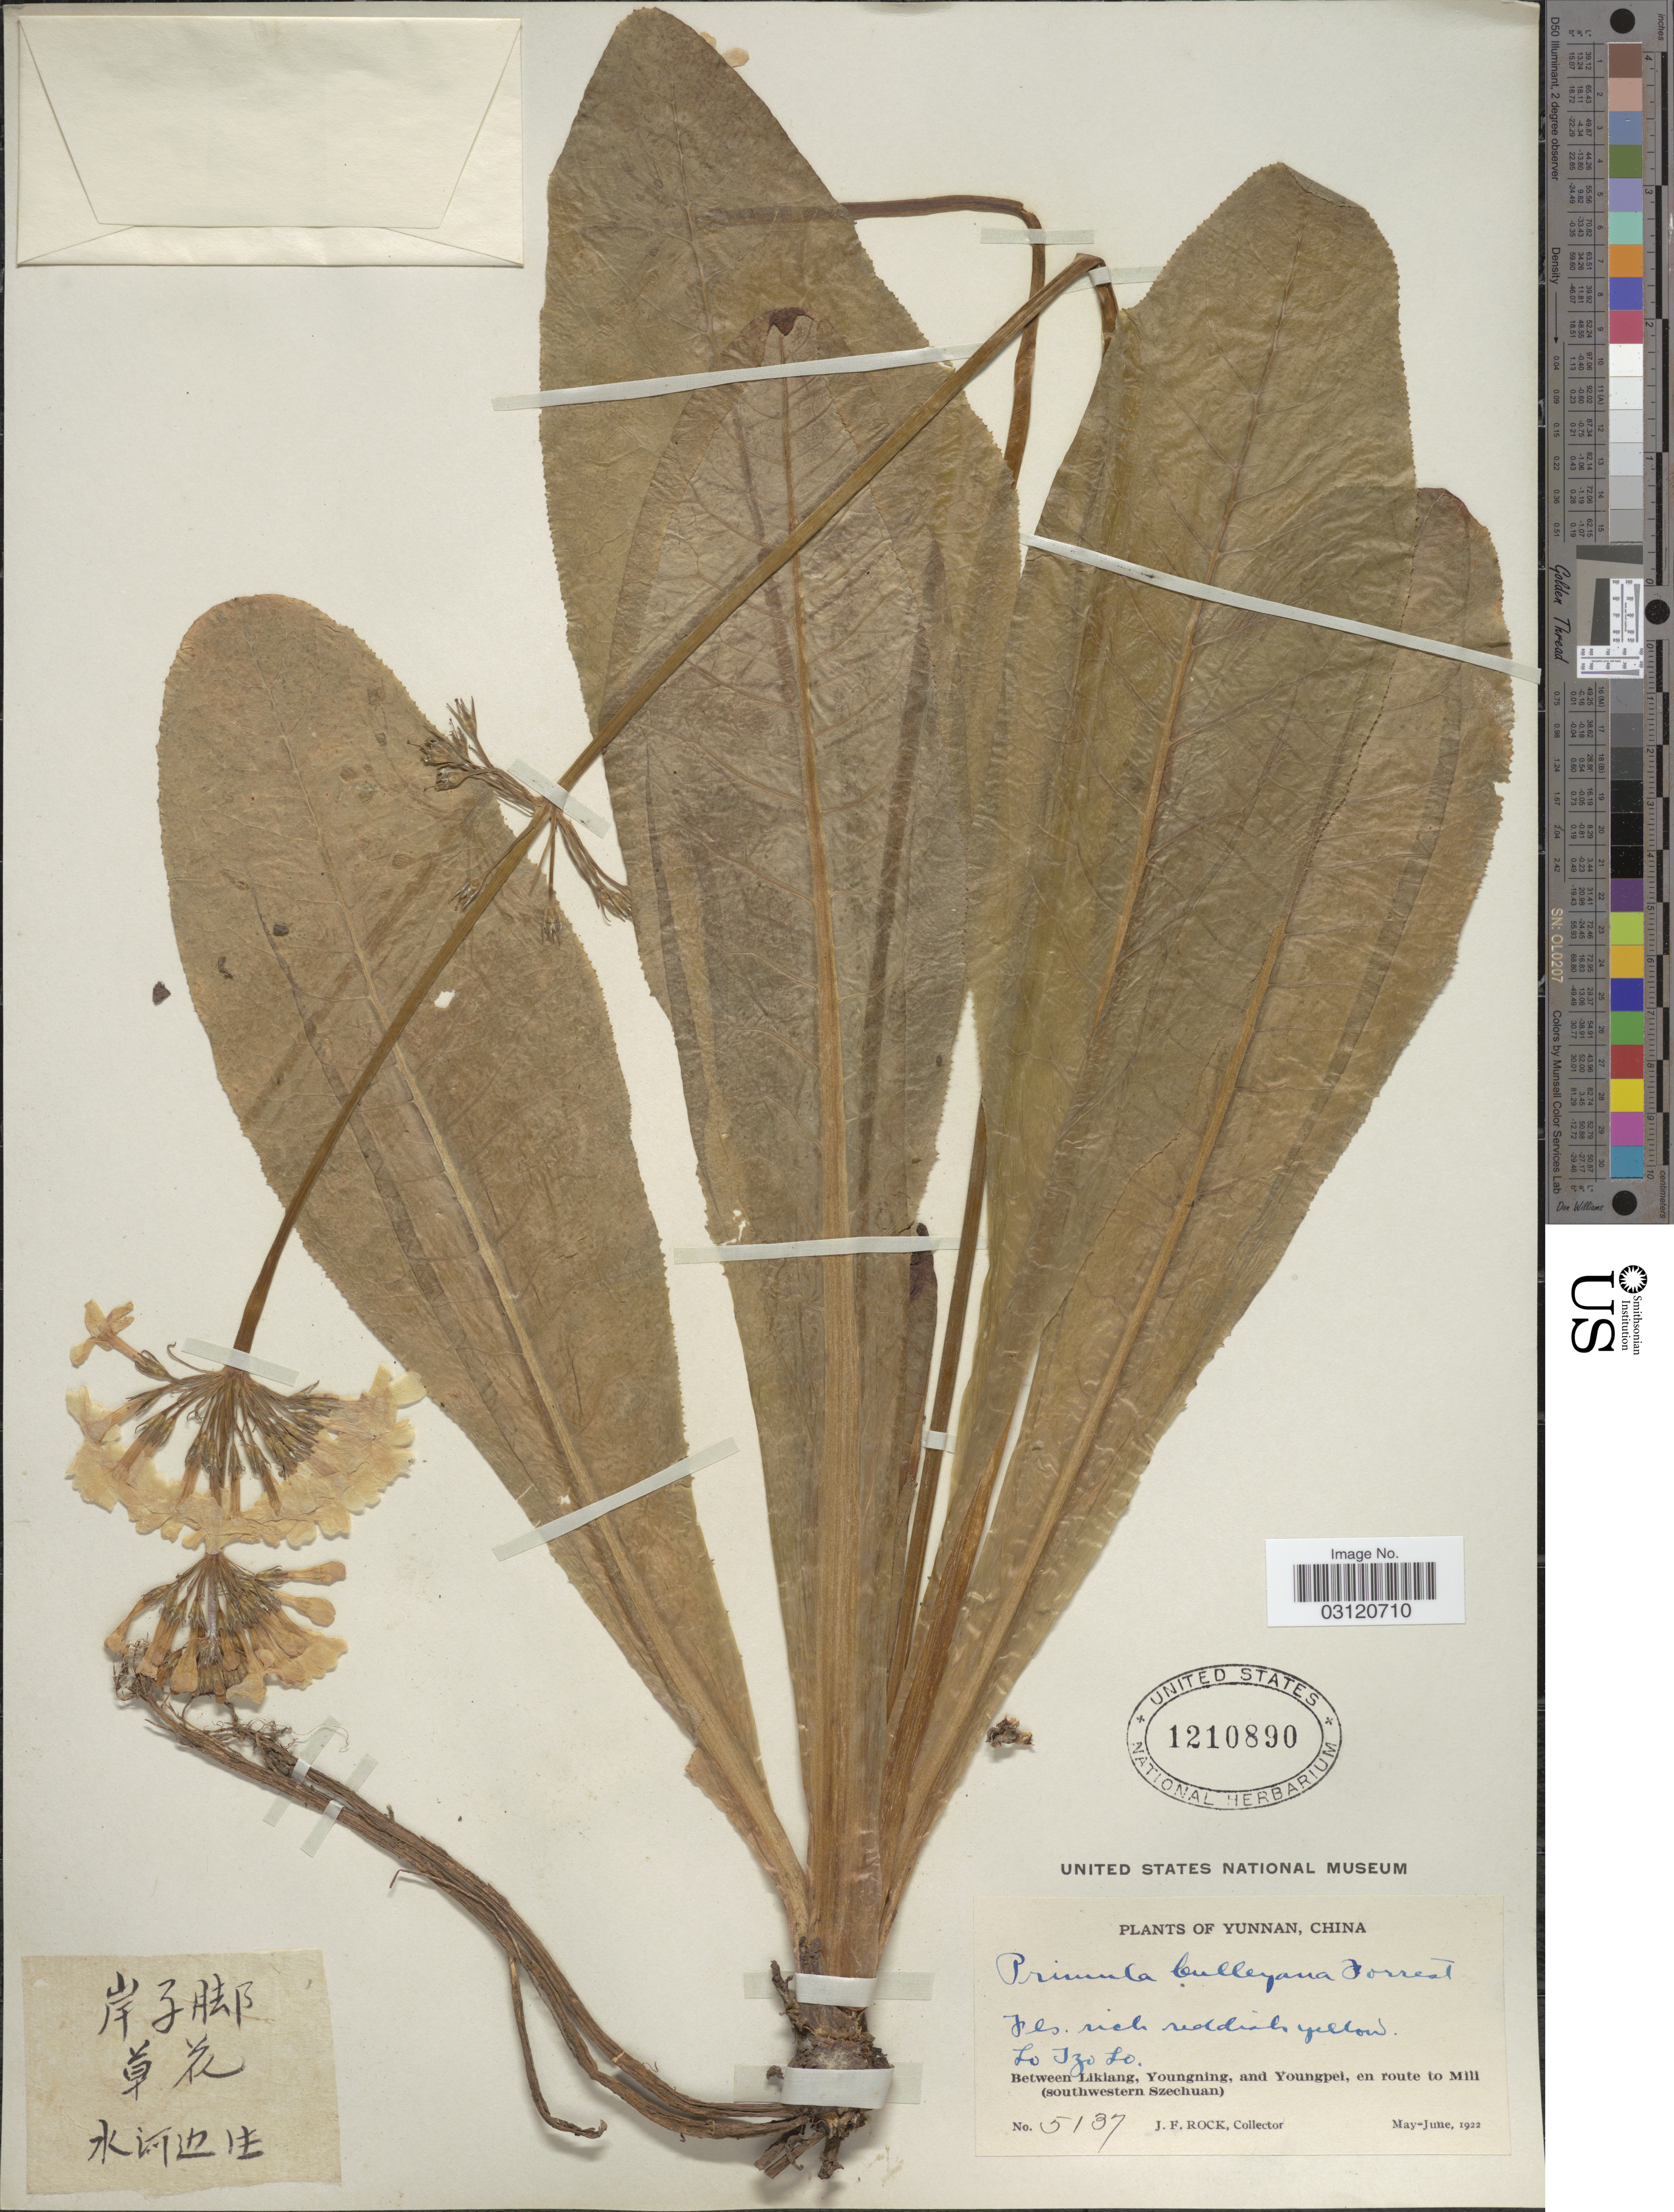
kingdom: Plantae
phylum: Tracheophyta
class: Magnoliopsida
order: Ericales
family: Primulaceae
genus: Primula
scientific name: Primula bulleyana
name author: Forrest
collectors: J. Rock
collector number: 5137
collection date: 1922-05/1922-06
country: China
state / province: Yunnan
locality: Lo Izo Lo., Between Likiang, Youngning, and Youngpei, en route to Mili (southwestern Szechuan).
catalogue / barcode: US 1210890